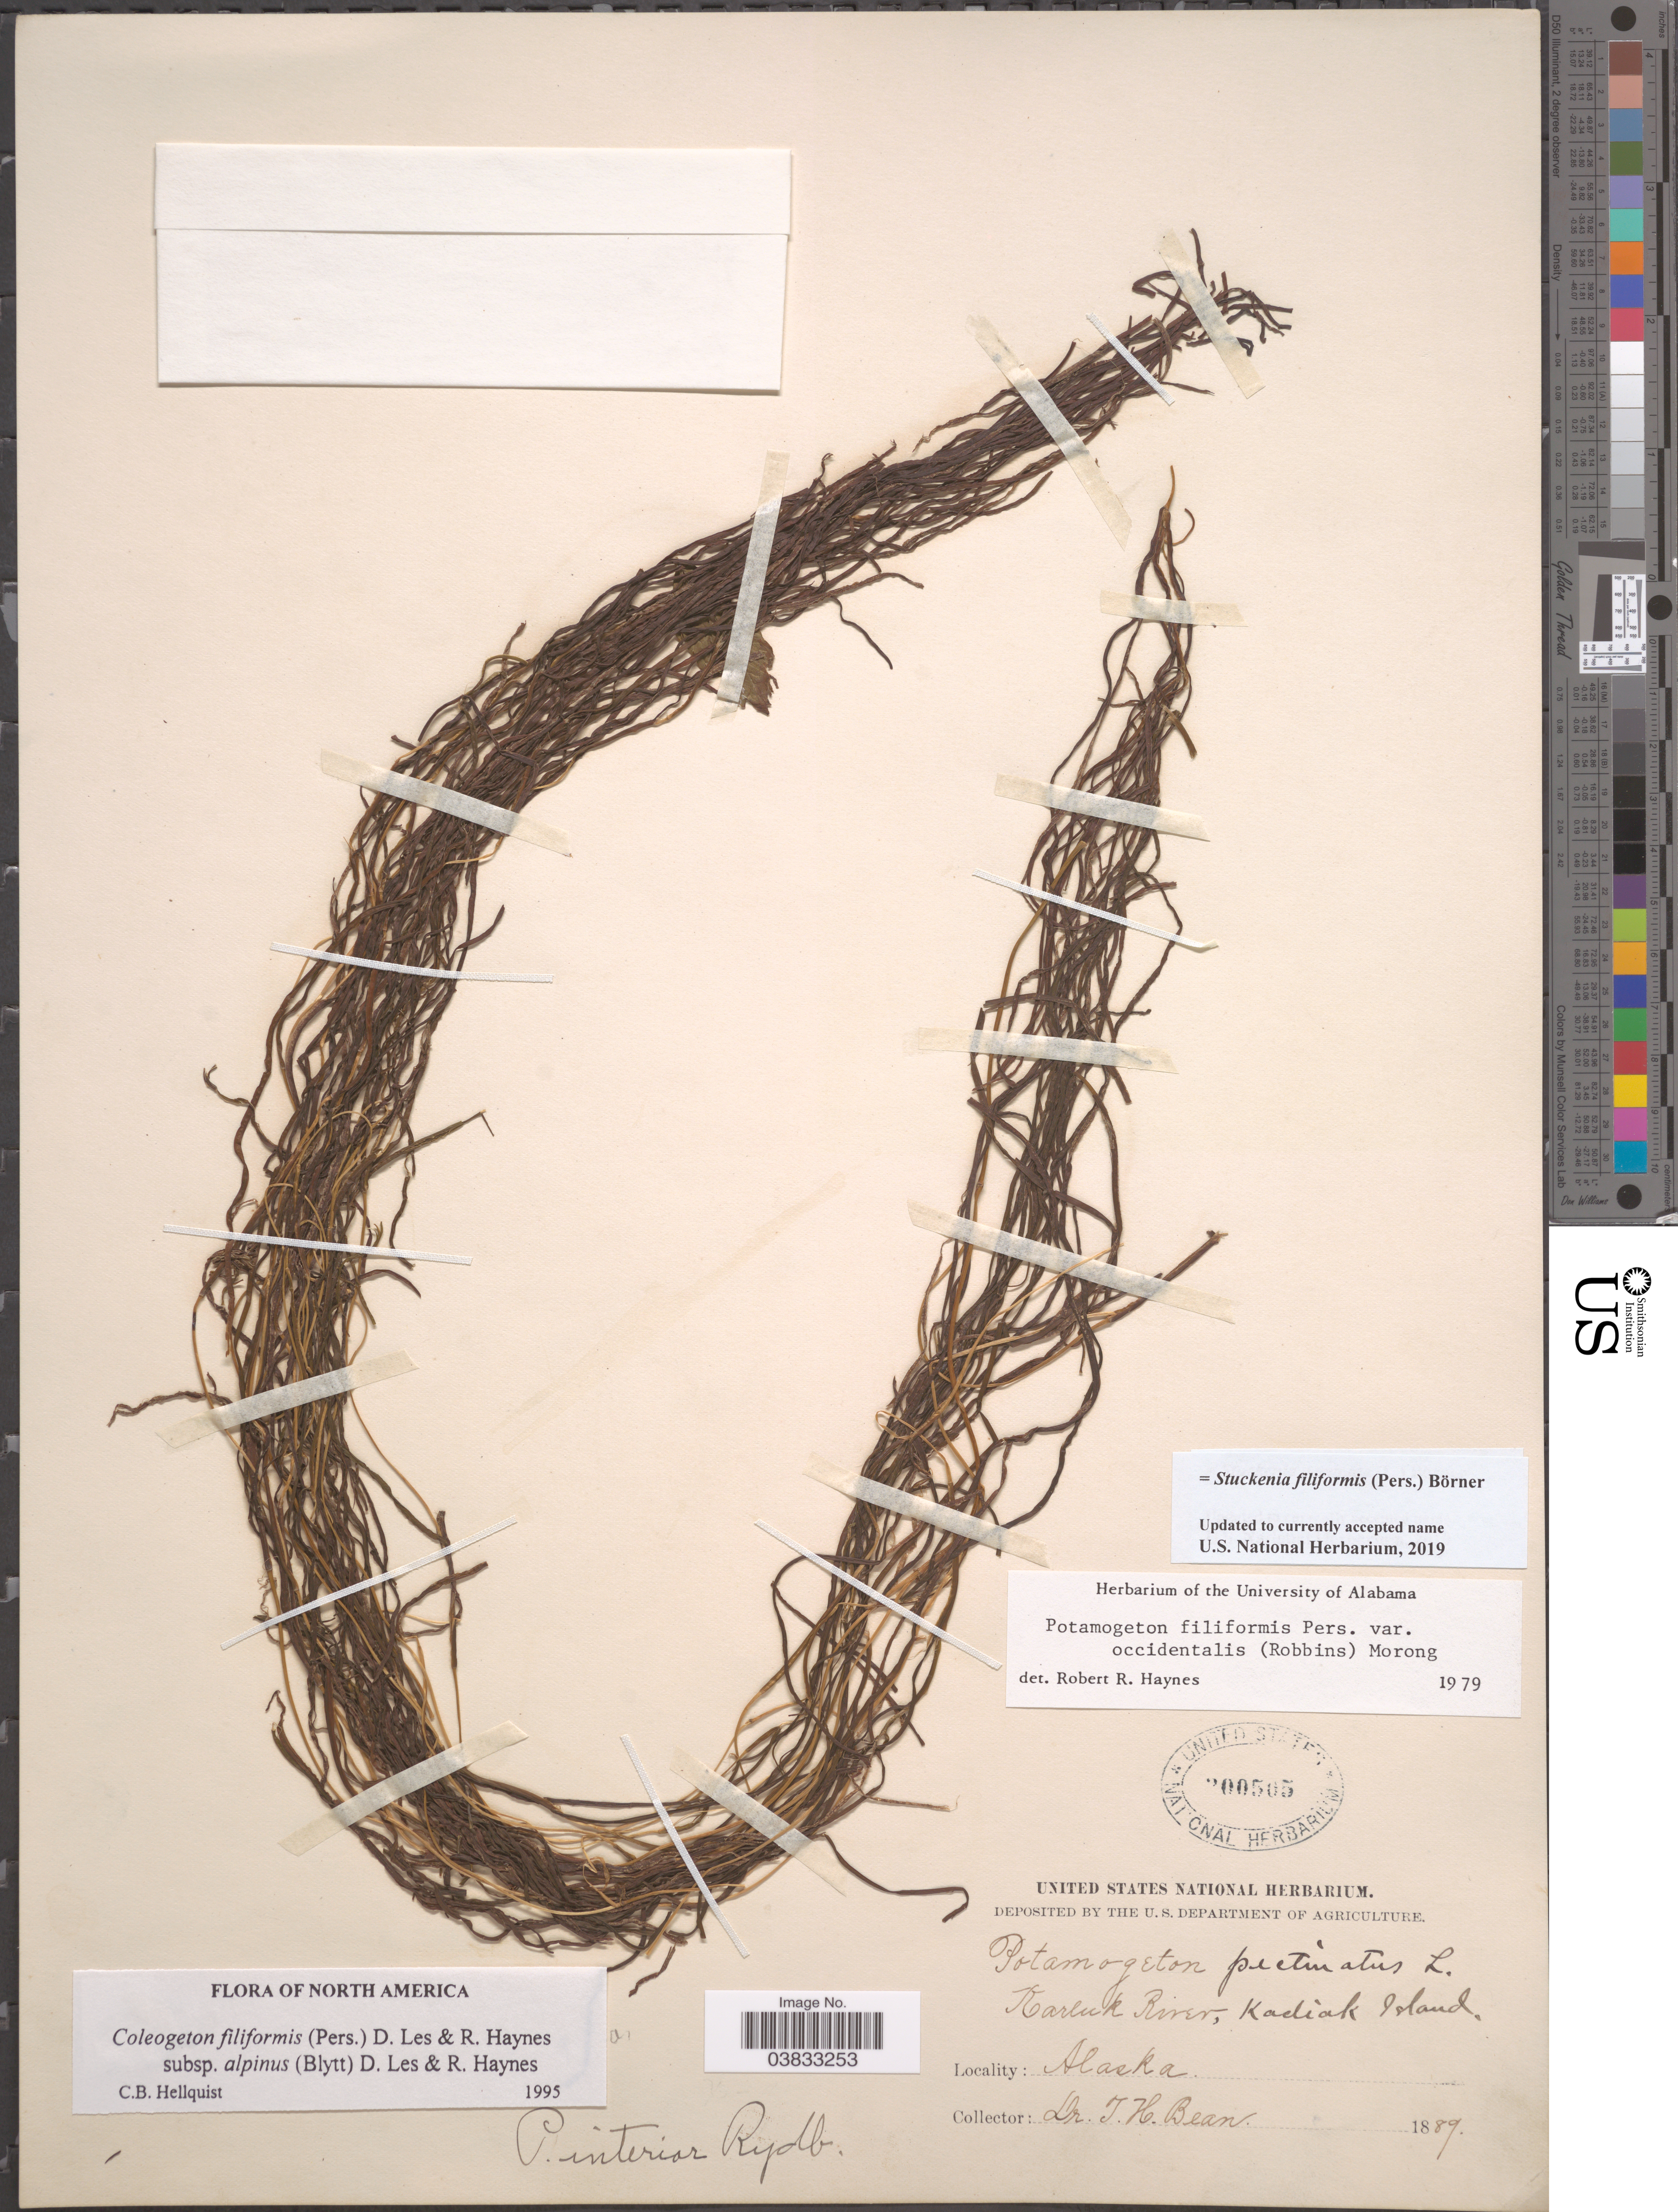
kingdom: Plantae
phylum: Tracheophyta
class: Liliopsida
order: Alismatales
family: Potamogetonaceae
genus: Stuckenia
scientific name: Stuckenia filiformis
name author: (Pers.) Börner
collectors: T. Bean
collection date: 1889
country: United States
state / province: Alaska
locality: Karluck River, Kodiak Island.